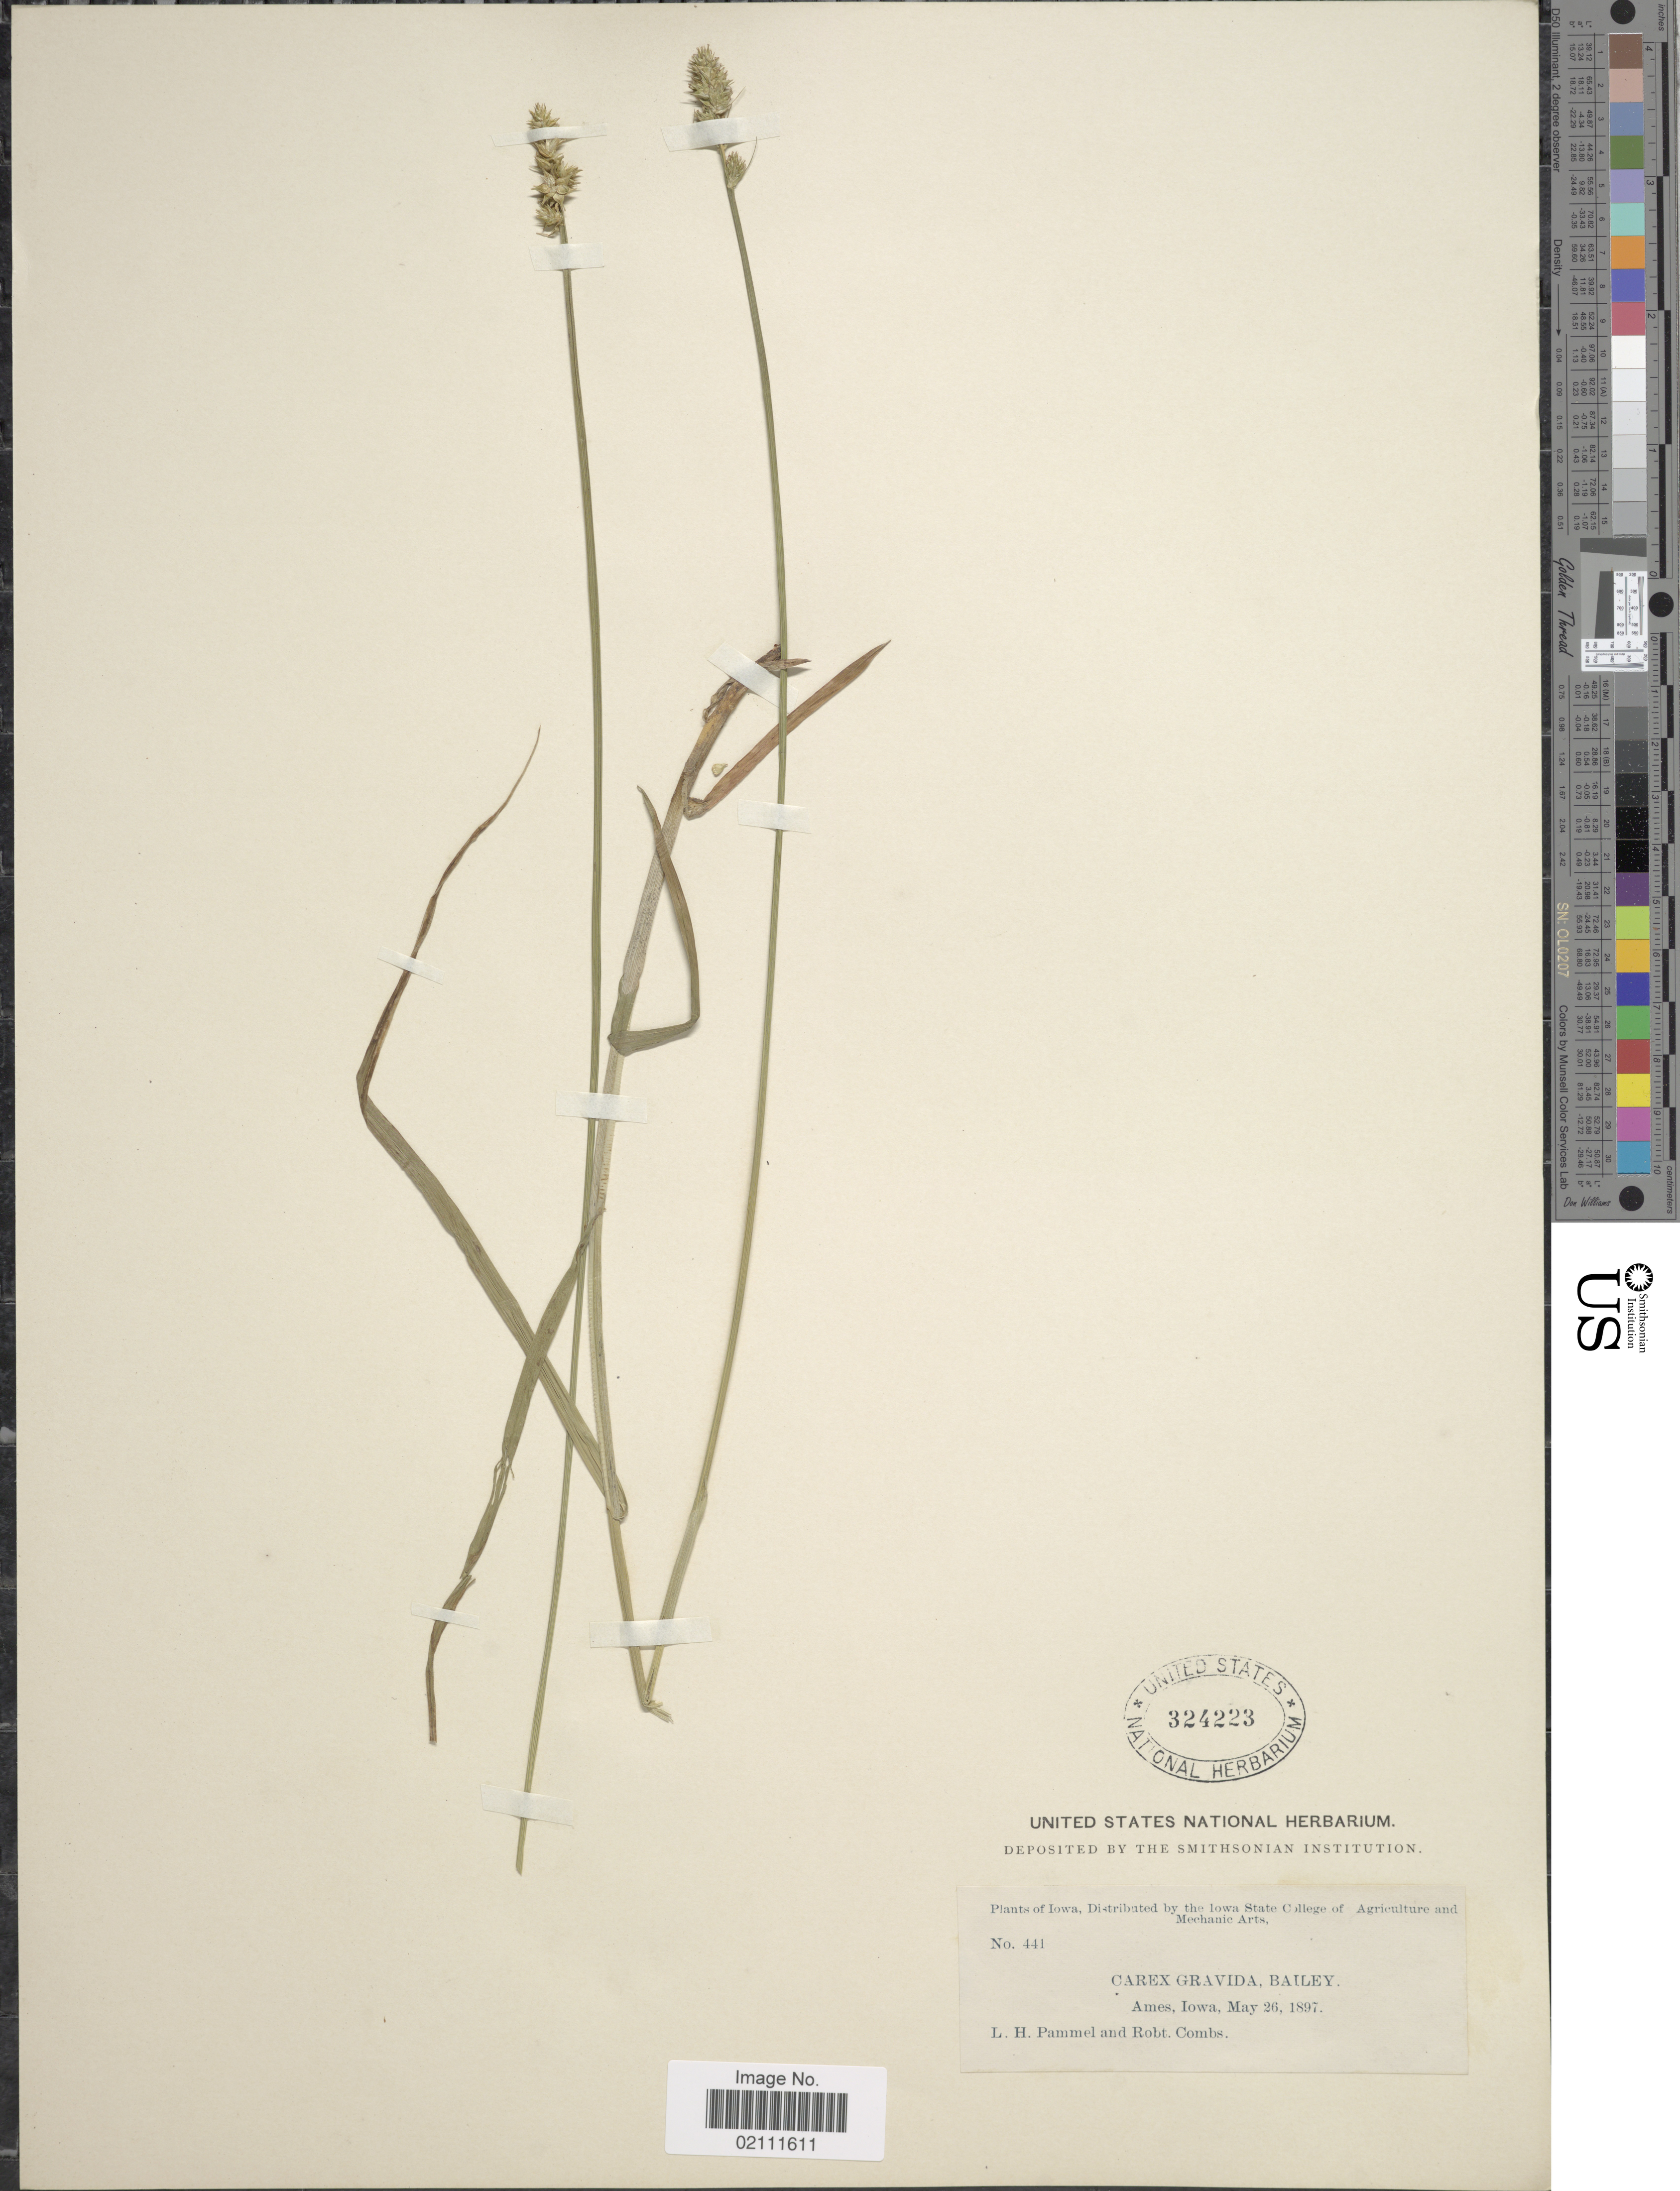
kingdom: Plantae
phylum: Tracheophyta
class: Liliopsida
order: Poales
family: Cyperaceae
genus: Carex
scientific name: Carex gravida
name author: L.H. Bailey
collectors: L. Pammel & R. Combs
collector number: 441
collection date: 1897-05-26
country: United States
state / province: Iowa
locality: Ames.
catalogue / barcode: US 324223